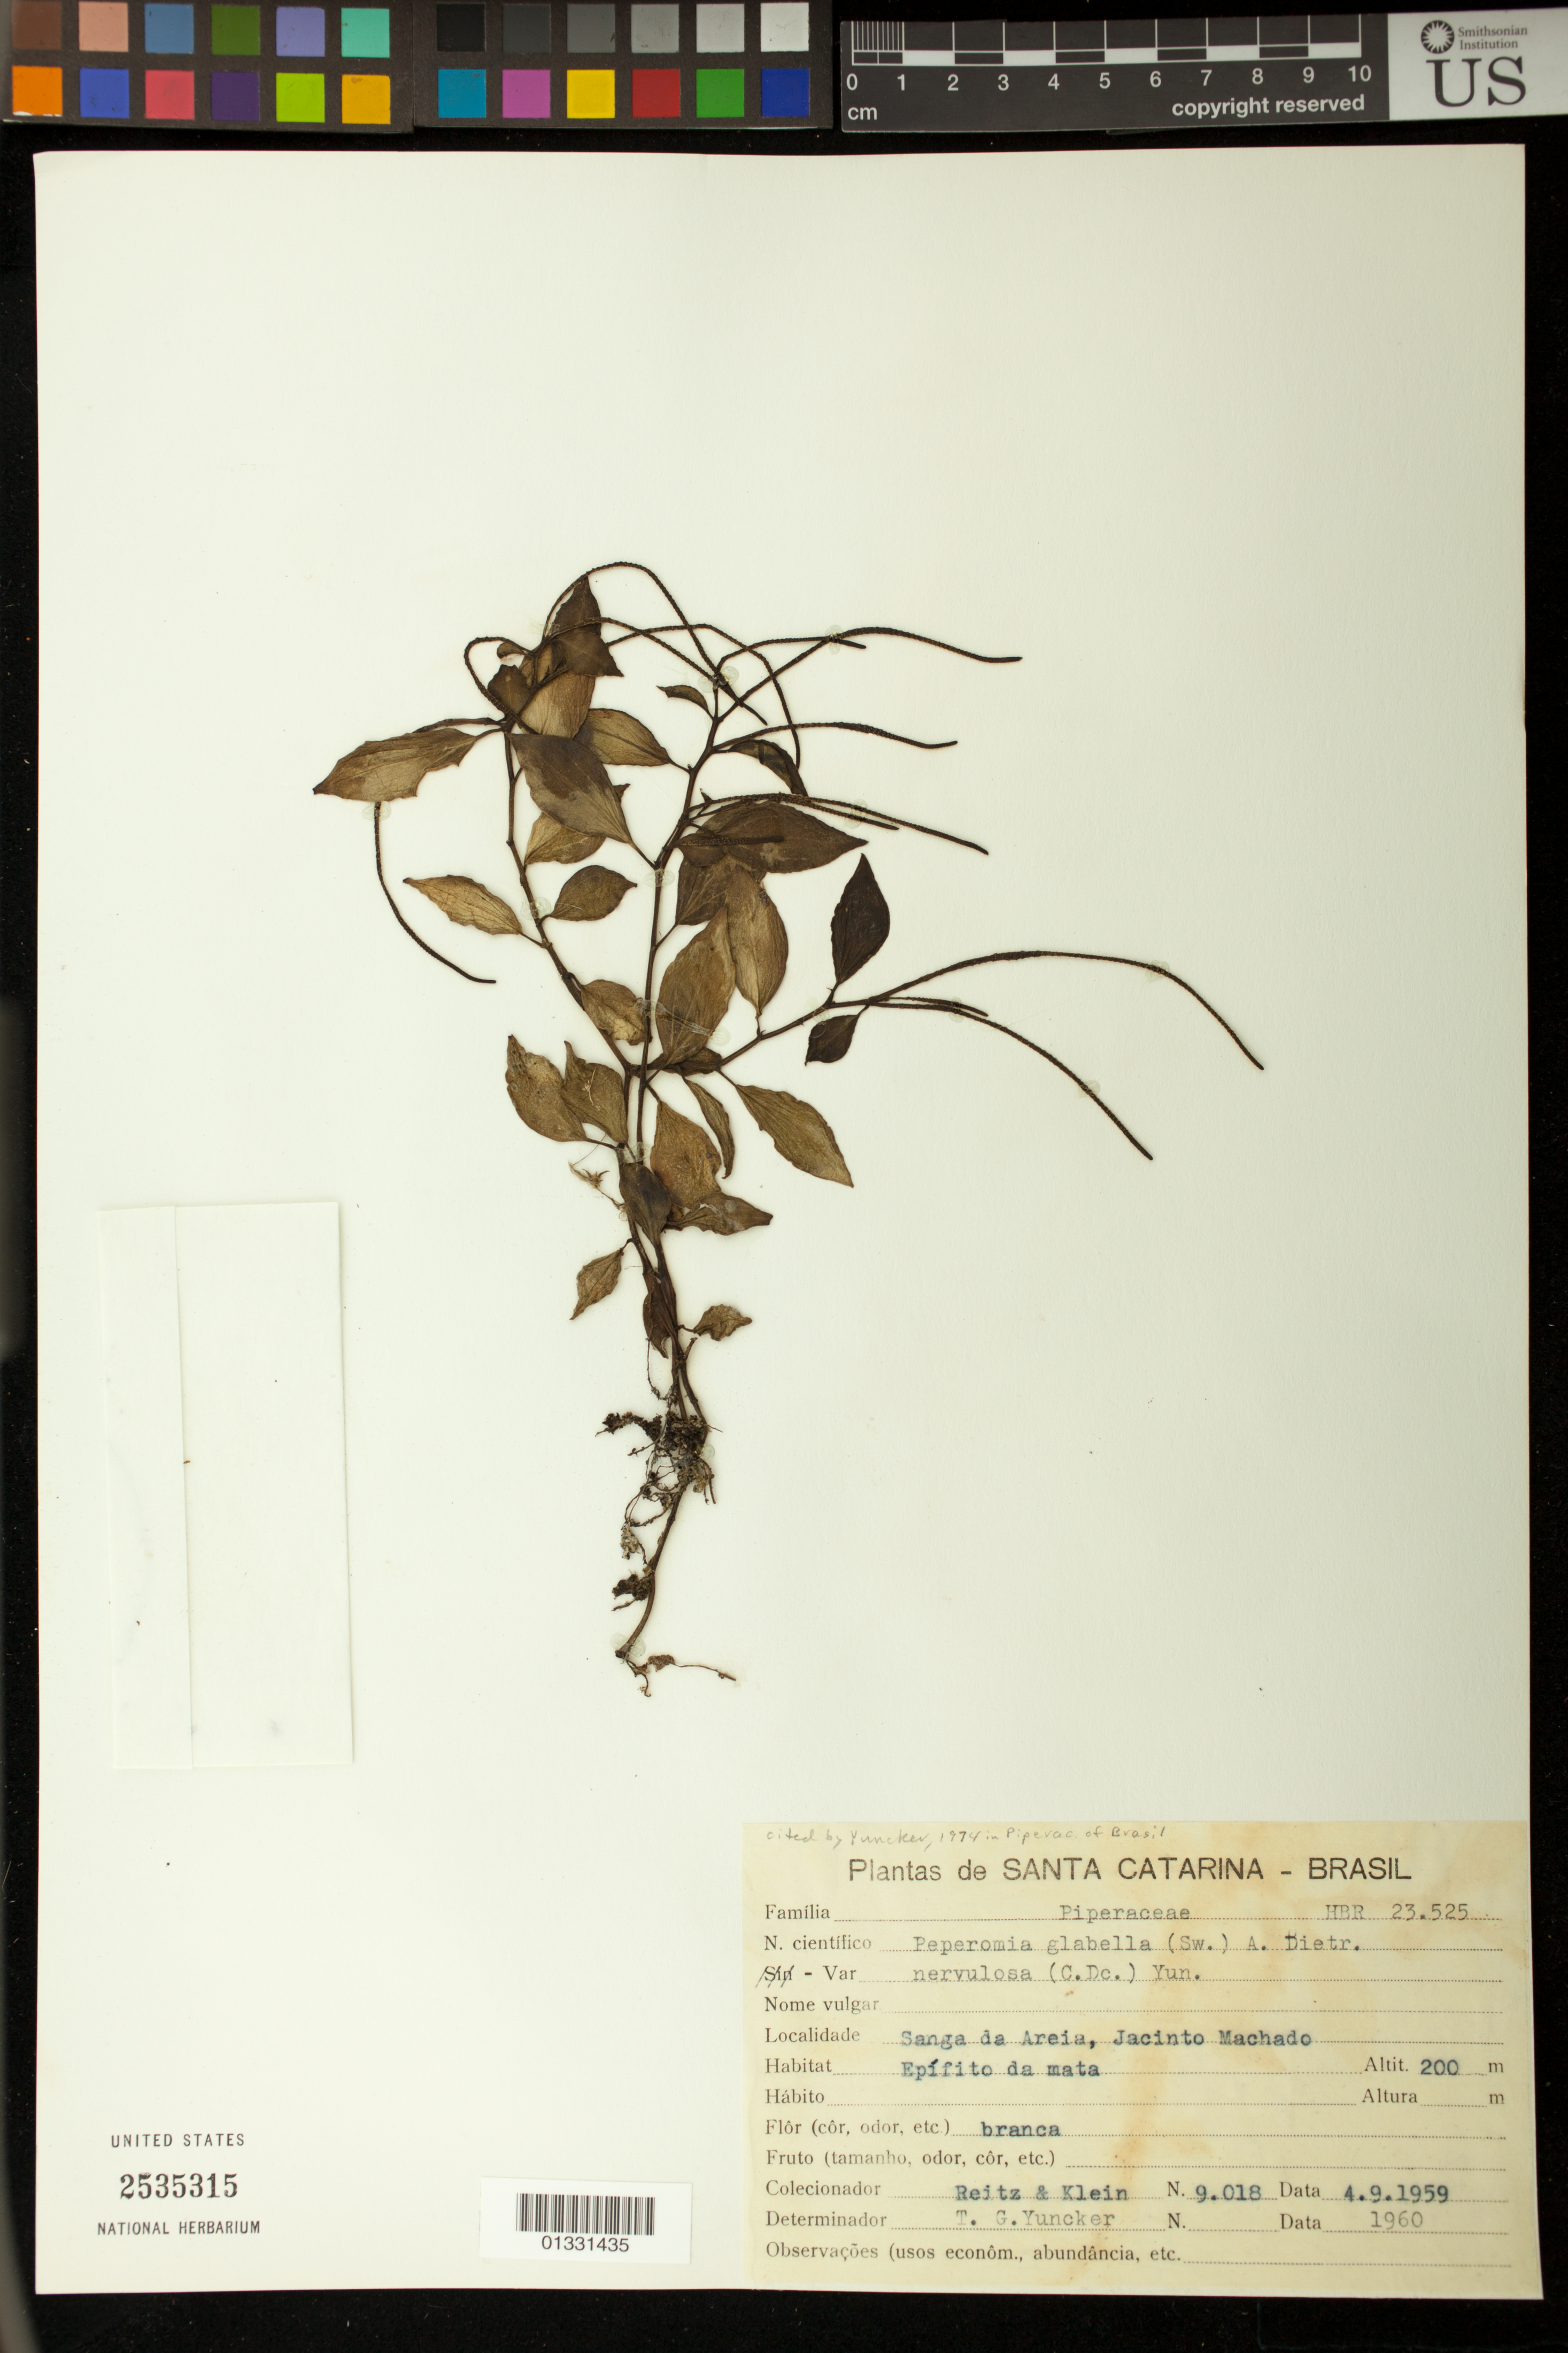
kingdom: Plantae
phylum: Tracheophyta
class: Magnoliopsida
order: Piperales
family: Piperaceae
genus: Peperomia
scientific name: Peperomia glabella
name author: (Sw.) A. Dietr.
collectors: R. Reitz & D. Klein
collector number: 9018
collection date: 1959-09-04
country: Brazil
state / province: Santa Catarina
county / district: Jacinto Machado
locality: Sanga da Areia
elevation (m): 200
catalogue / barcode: US 2535315